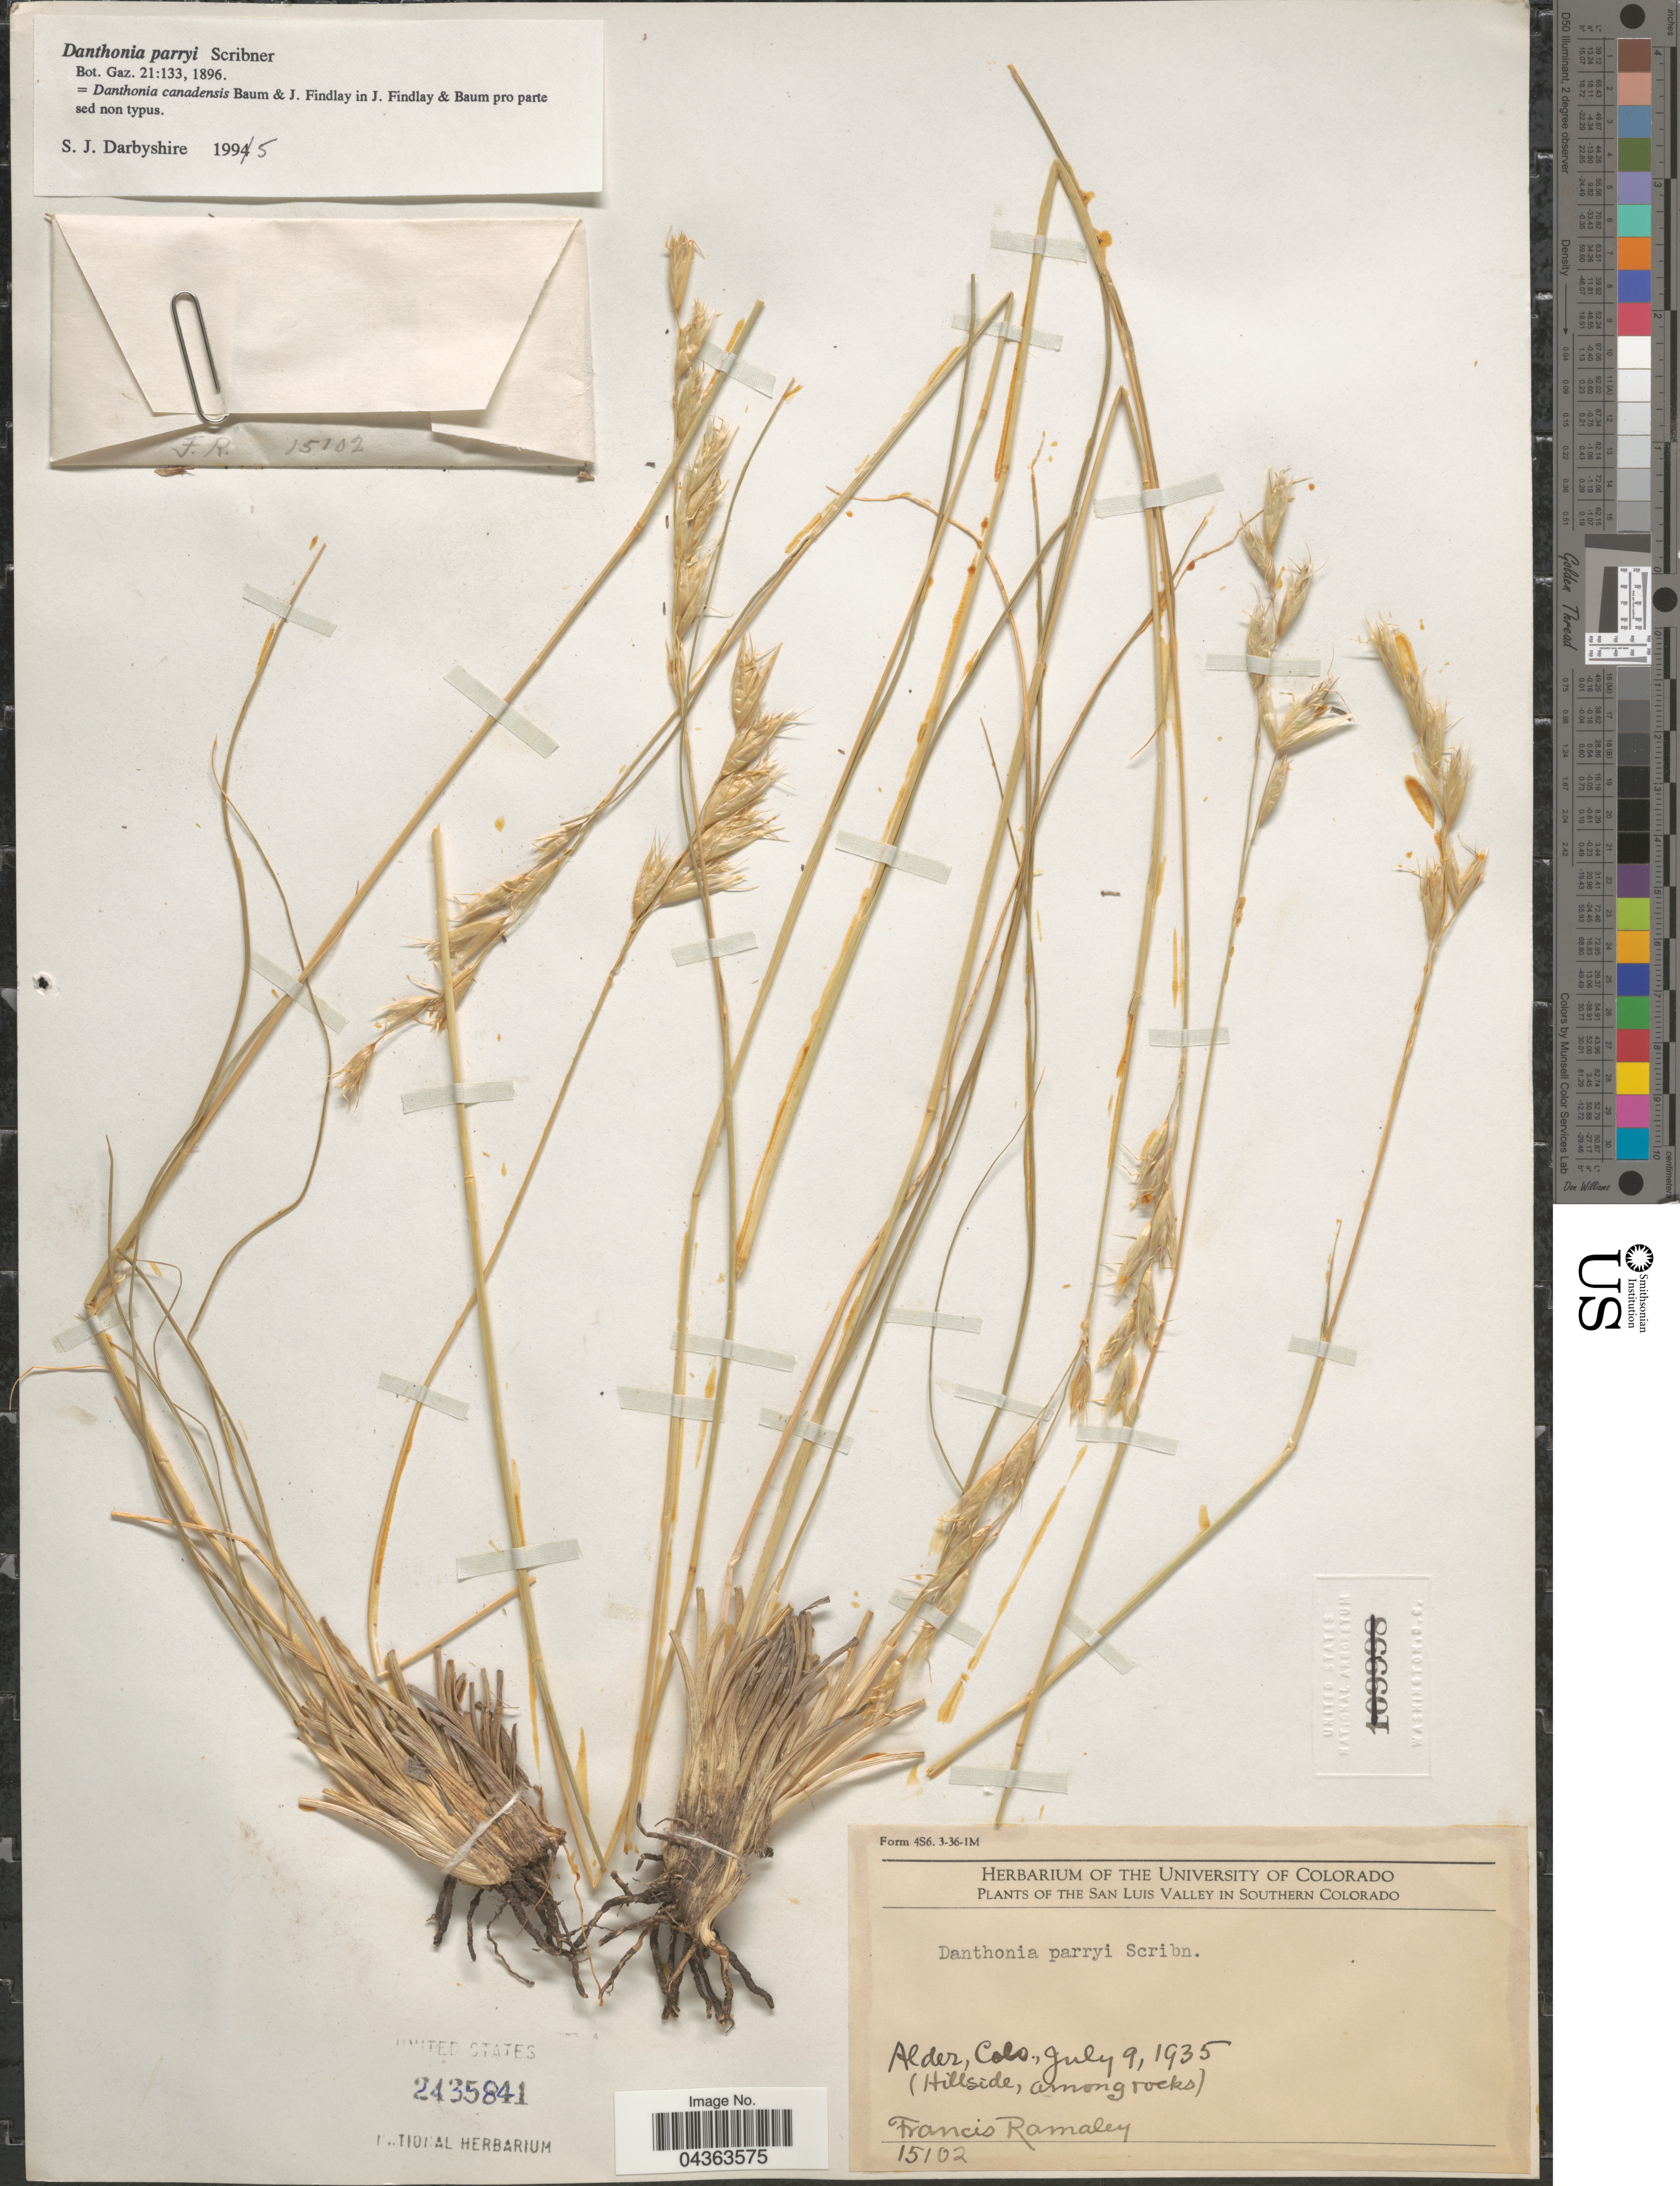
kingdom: Plantae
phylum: Tracheophyta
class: Liliopsida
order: Poales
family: Poaceae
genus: Danthonia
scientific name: Danthonia parryi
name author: Scribn.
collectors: F. Ramaley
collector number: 15102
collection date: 1935-07-09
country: United States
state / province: Colorado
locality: San Luis Valley in Southern Colorado. Alder. (Hillside, among rocks).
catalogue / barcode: US 2435841